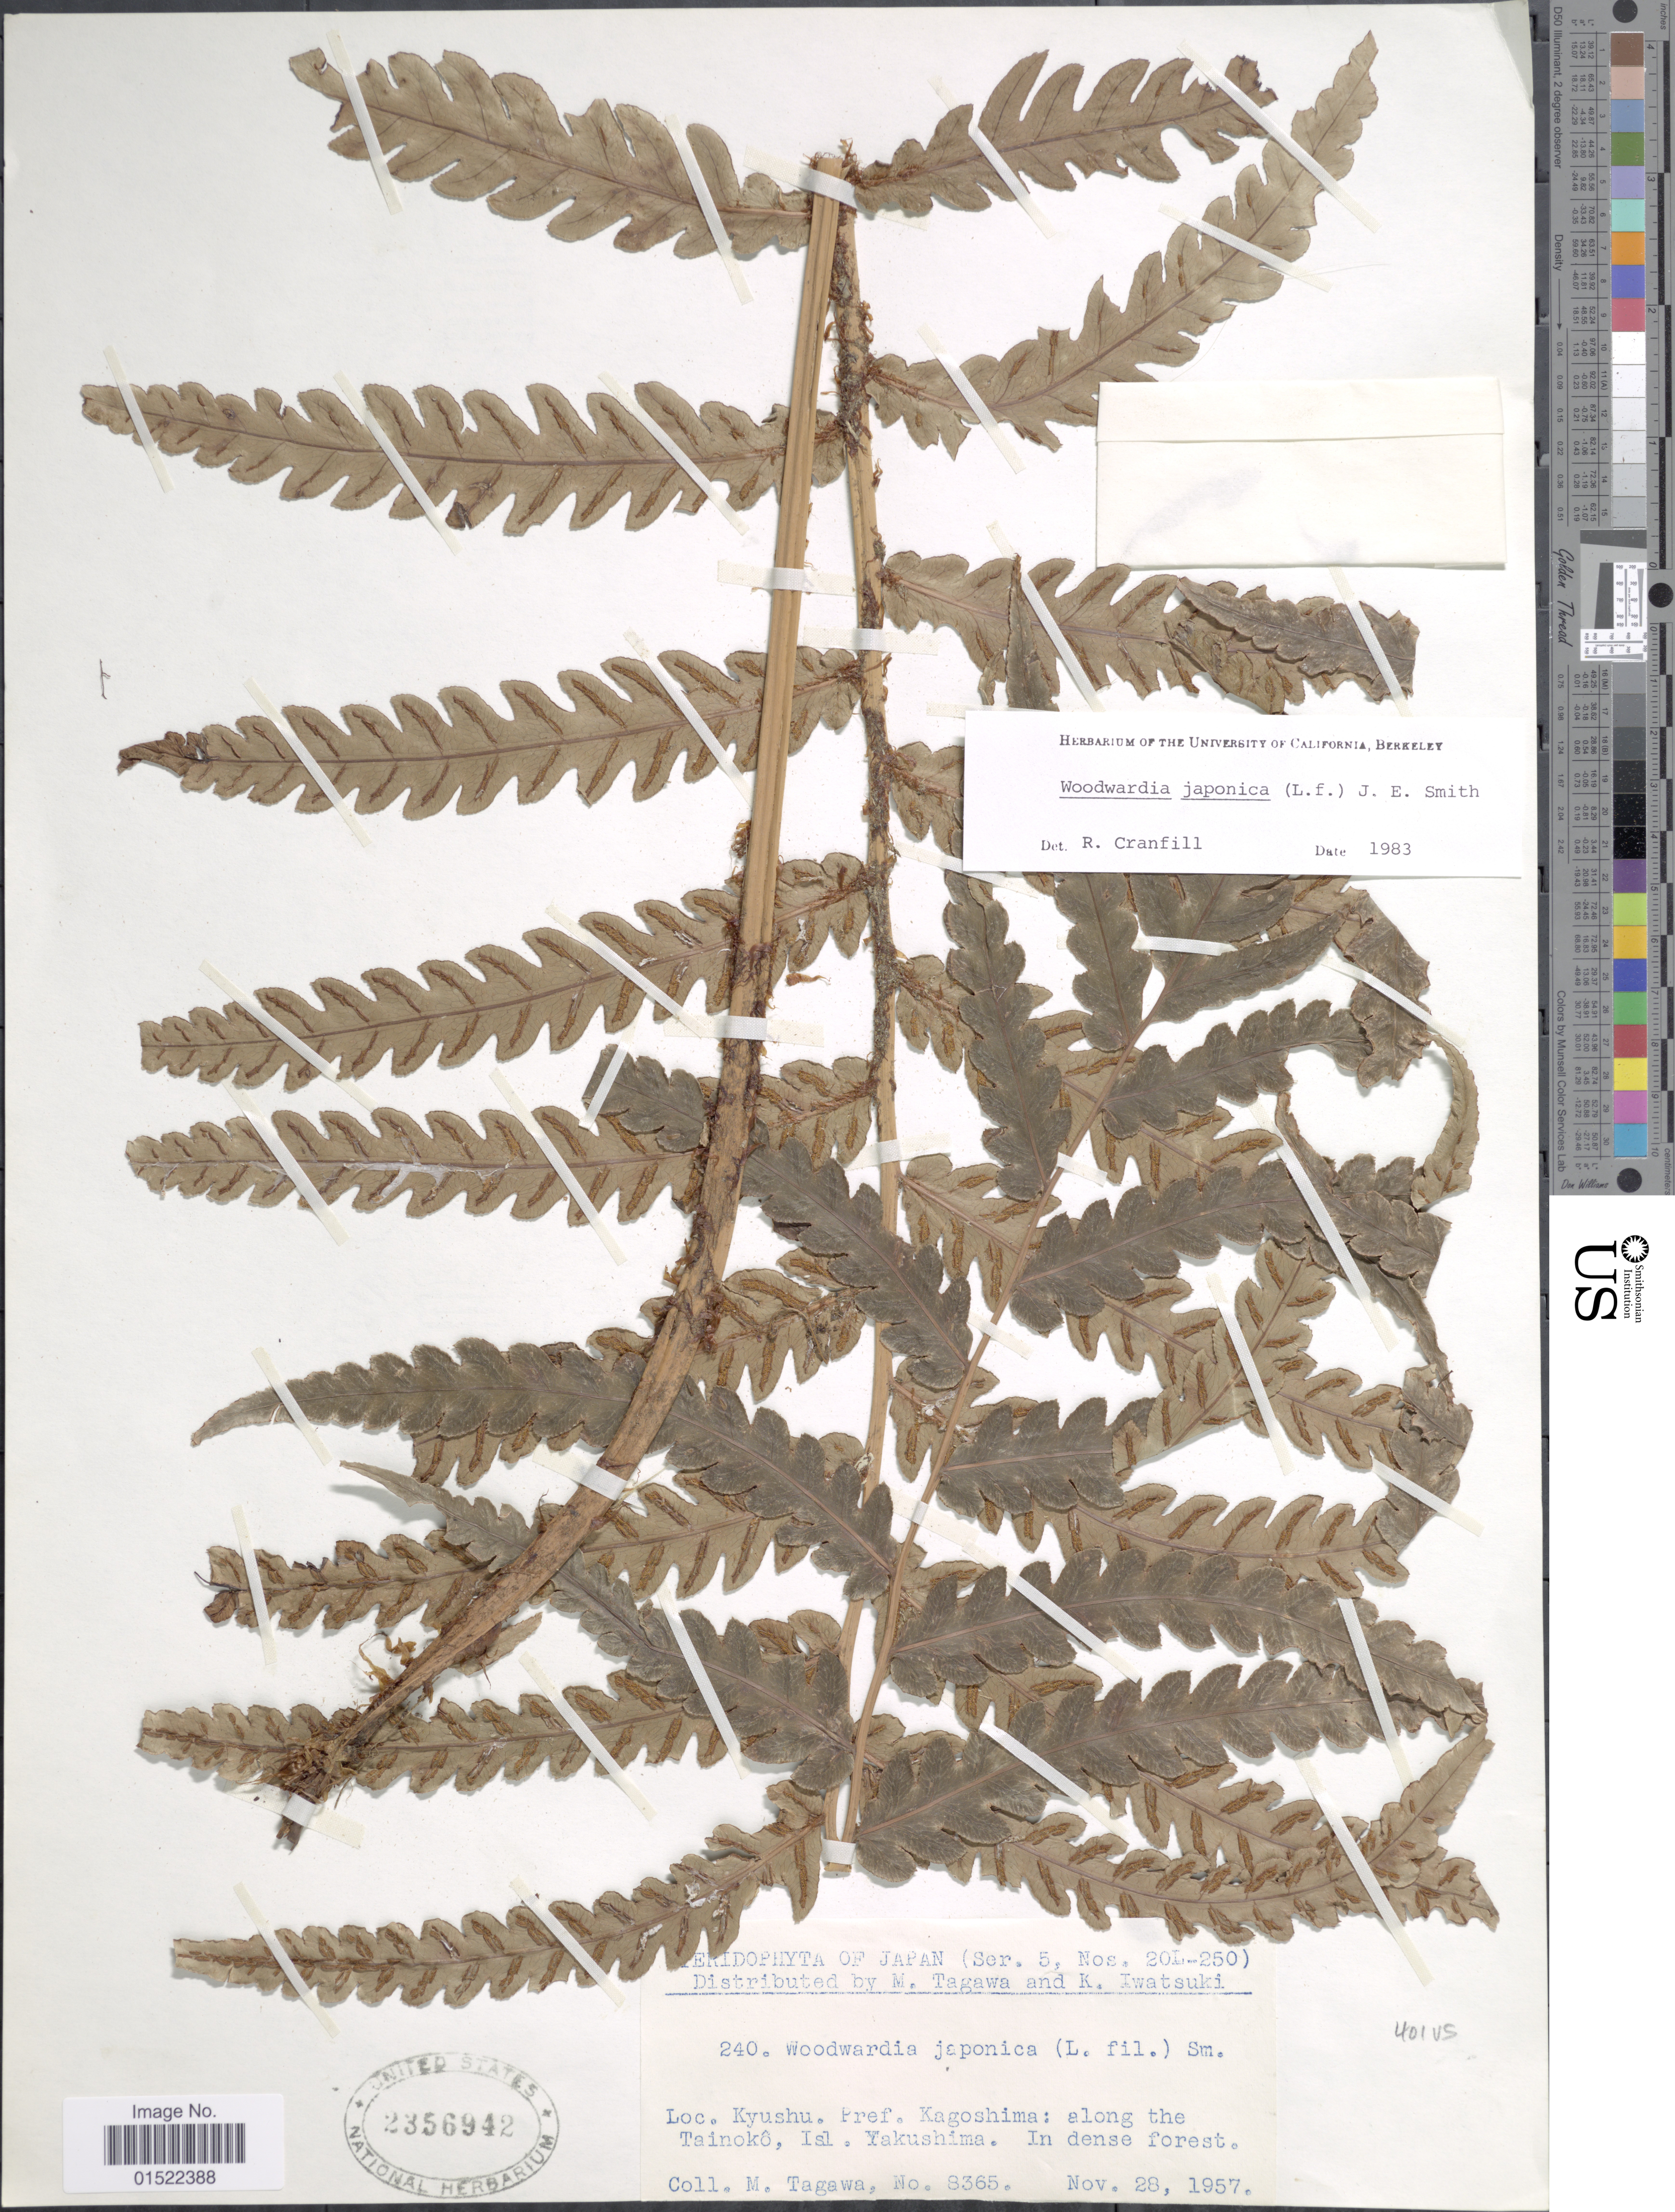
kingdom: Plantae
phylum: Tracheophyta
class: Polypodiopsida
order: Polypodiales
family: Blechnaceae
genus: Woodwardia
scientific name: Woodwardia japonica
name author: (L. f.) Sm.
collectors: M. Tagawa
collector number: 8365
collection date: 1957-11-28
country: Japan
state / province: Kagosima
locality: Kyushu, Pref. Kagoshima: along the Tainoko,m Isl, Yakushima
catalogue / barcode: US 2356942